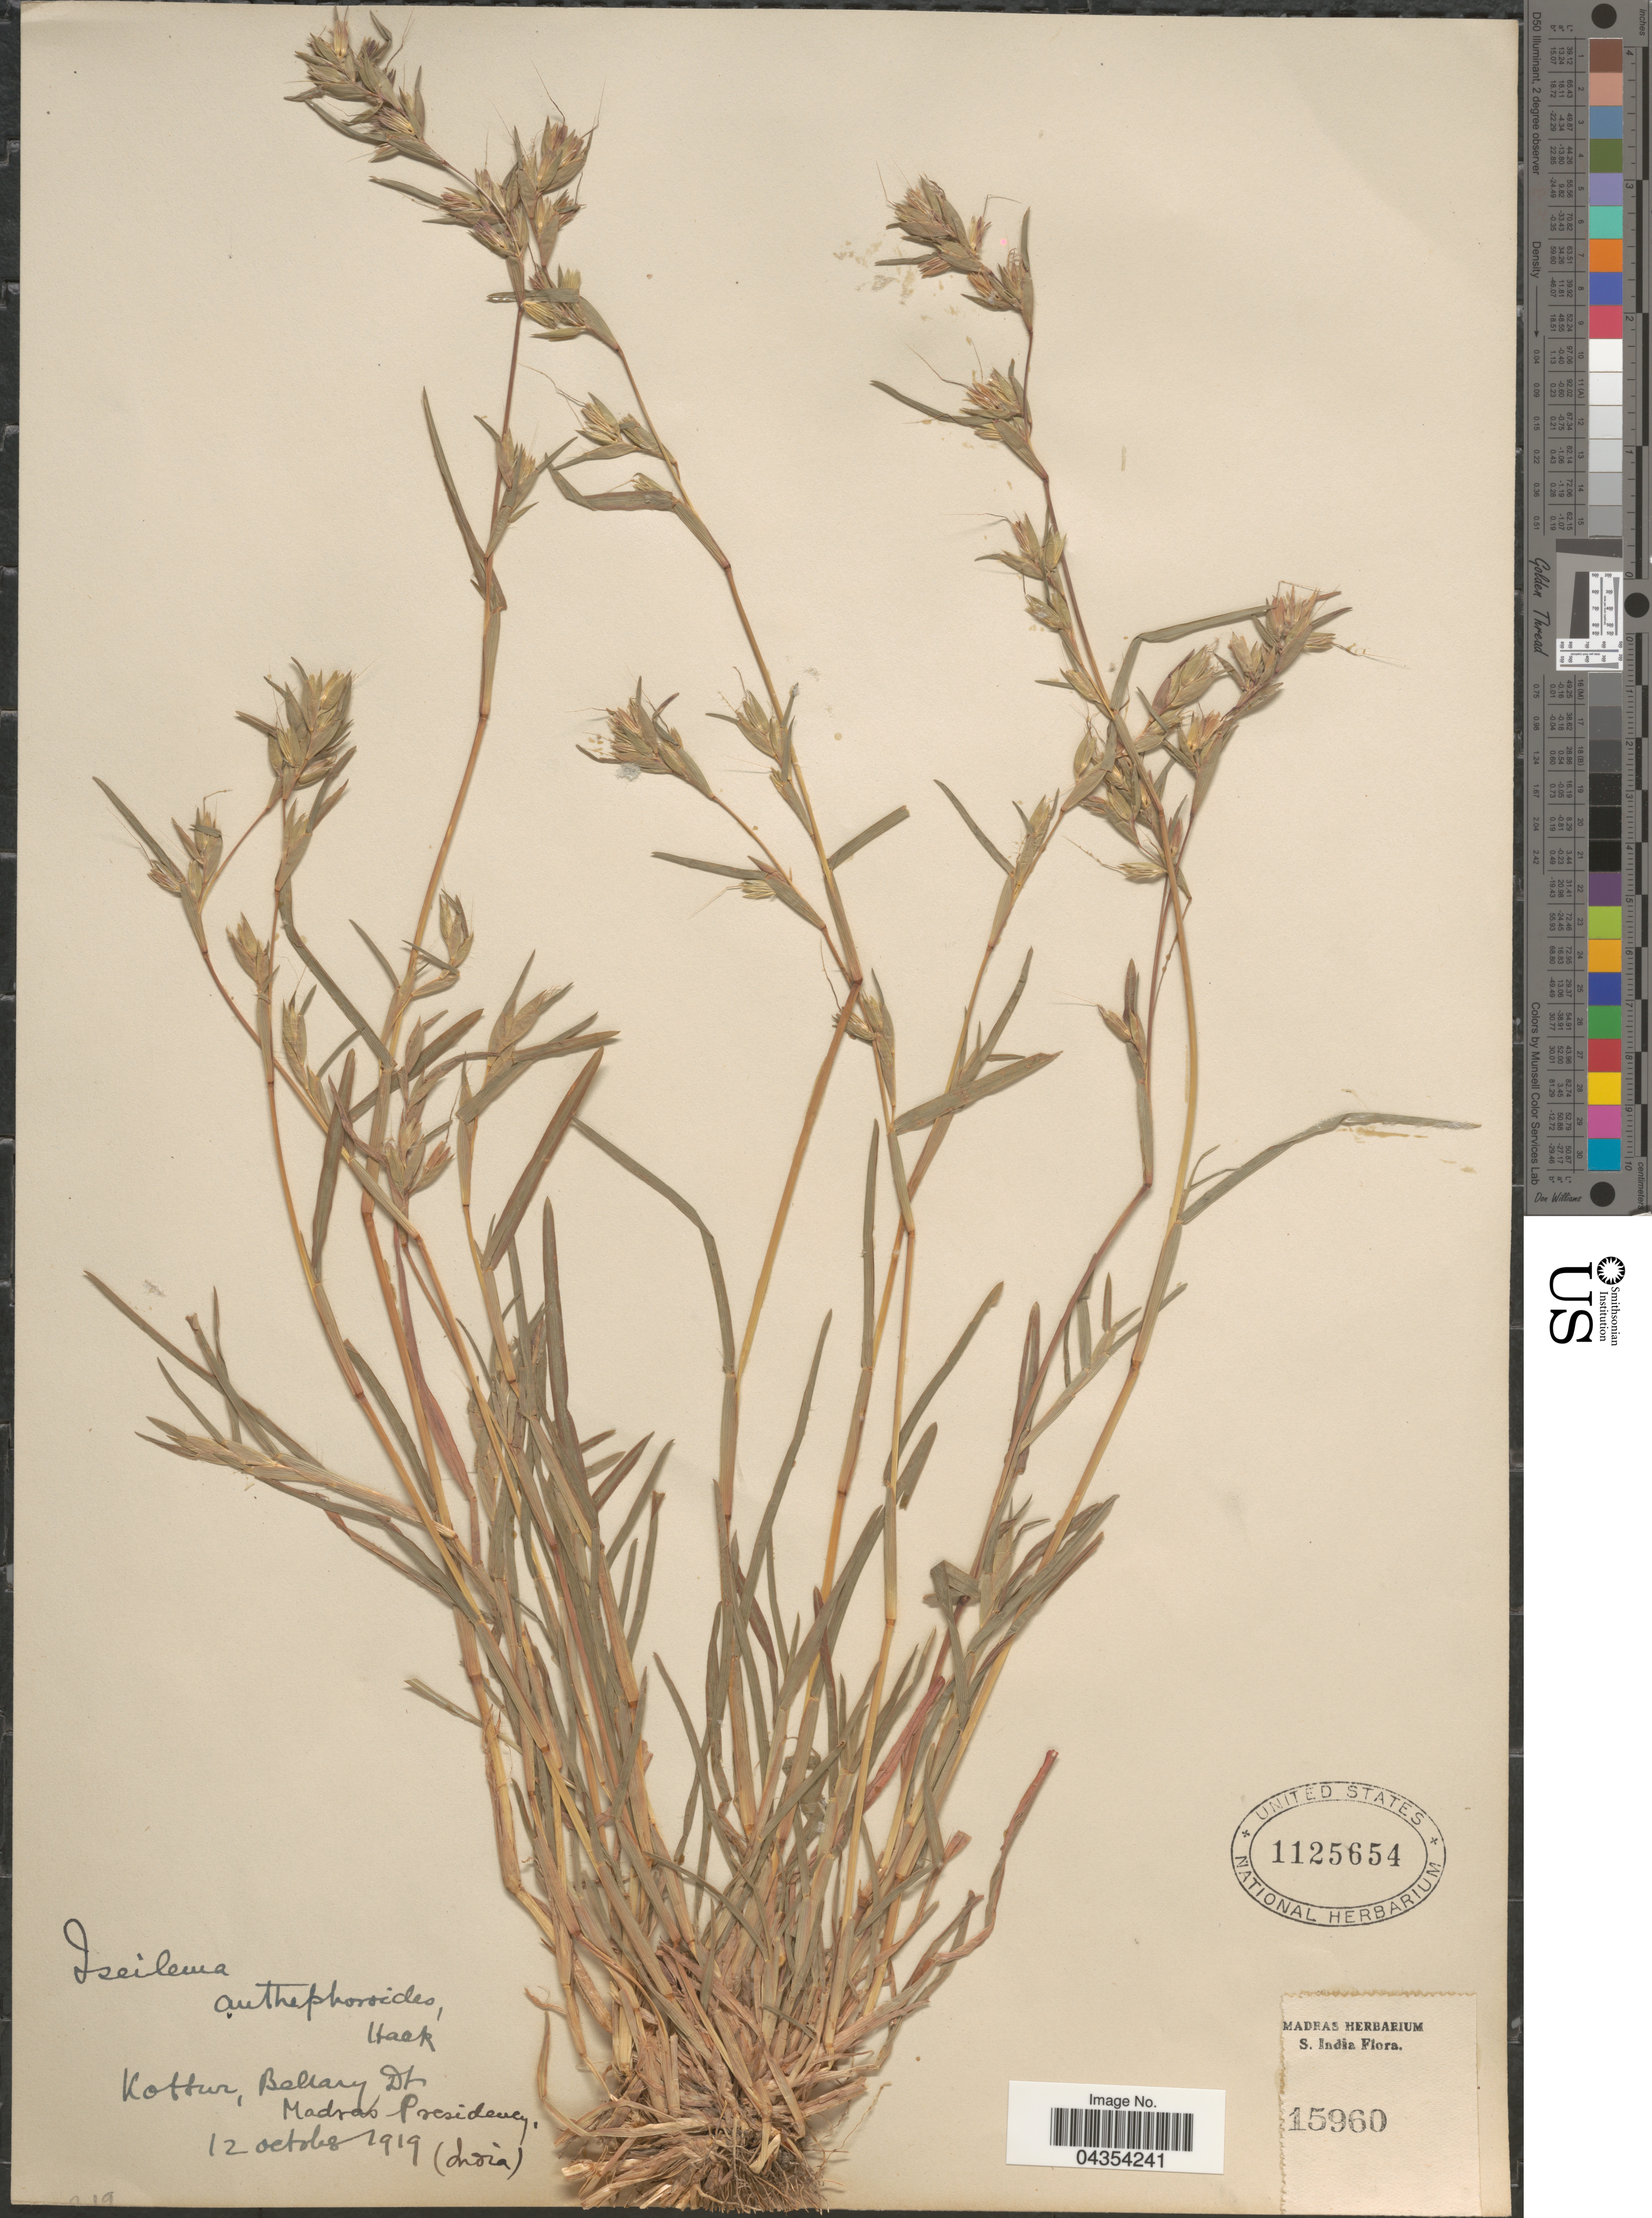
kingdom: Plantae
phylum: Tracheophyta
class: Liliopsida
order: Poales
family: Poaceae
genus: Iseilema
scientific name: Iseilema anthephoroides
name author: Hack.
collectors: Ex herb. Madras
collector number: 15960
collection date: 1919-10-12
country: India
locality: Kottur, Ballary Dt. Madras Presidency. S. India.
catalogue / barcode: US 1125654